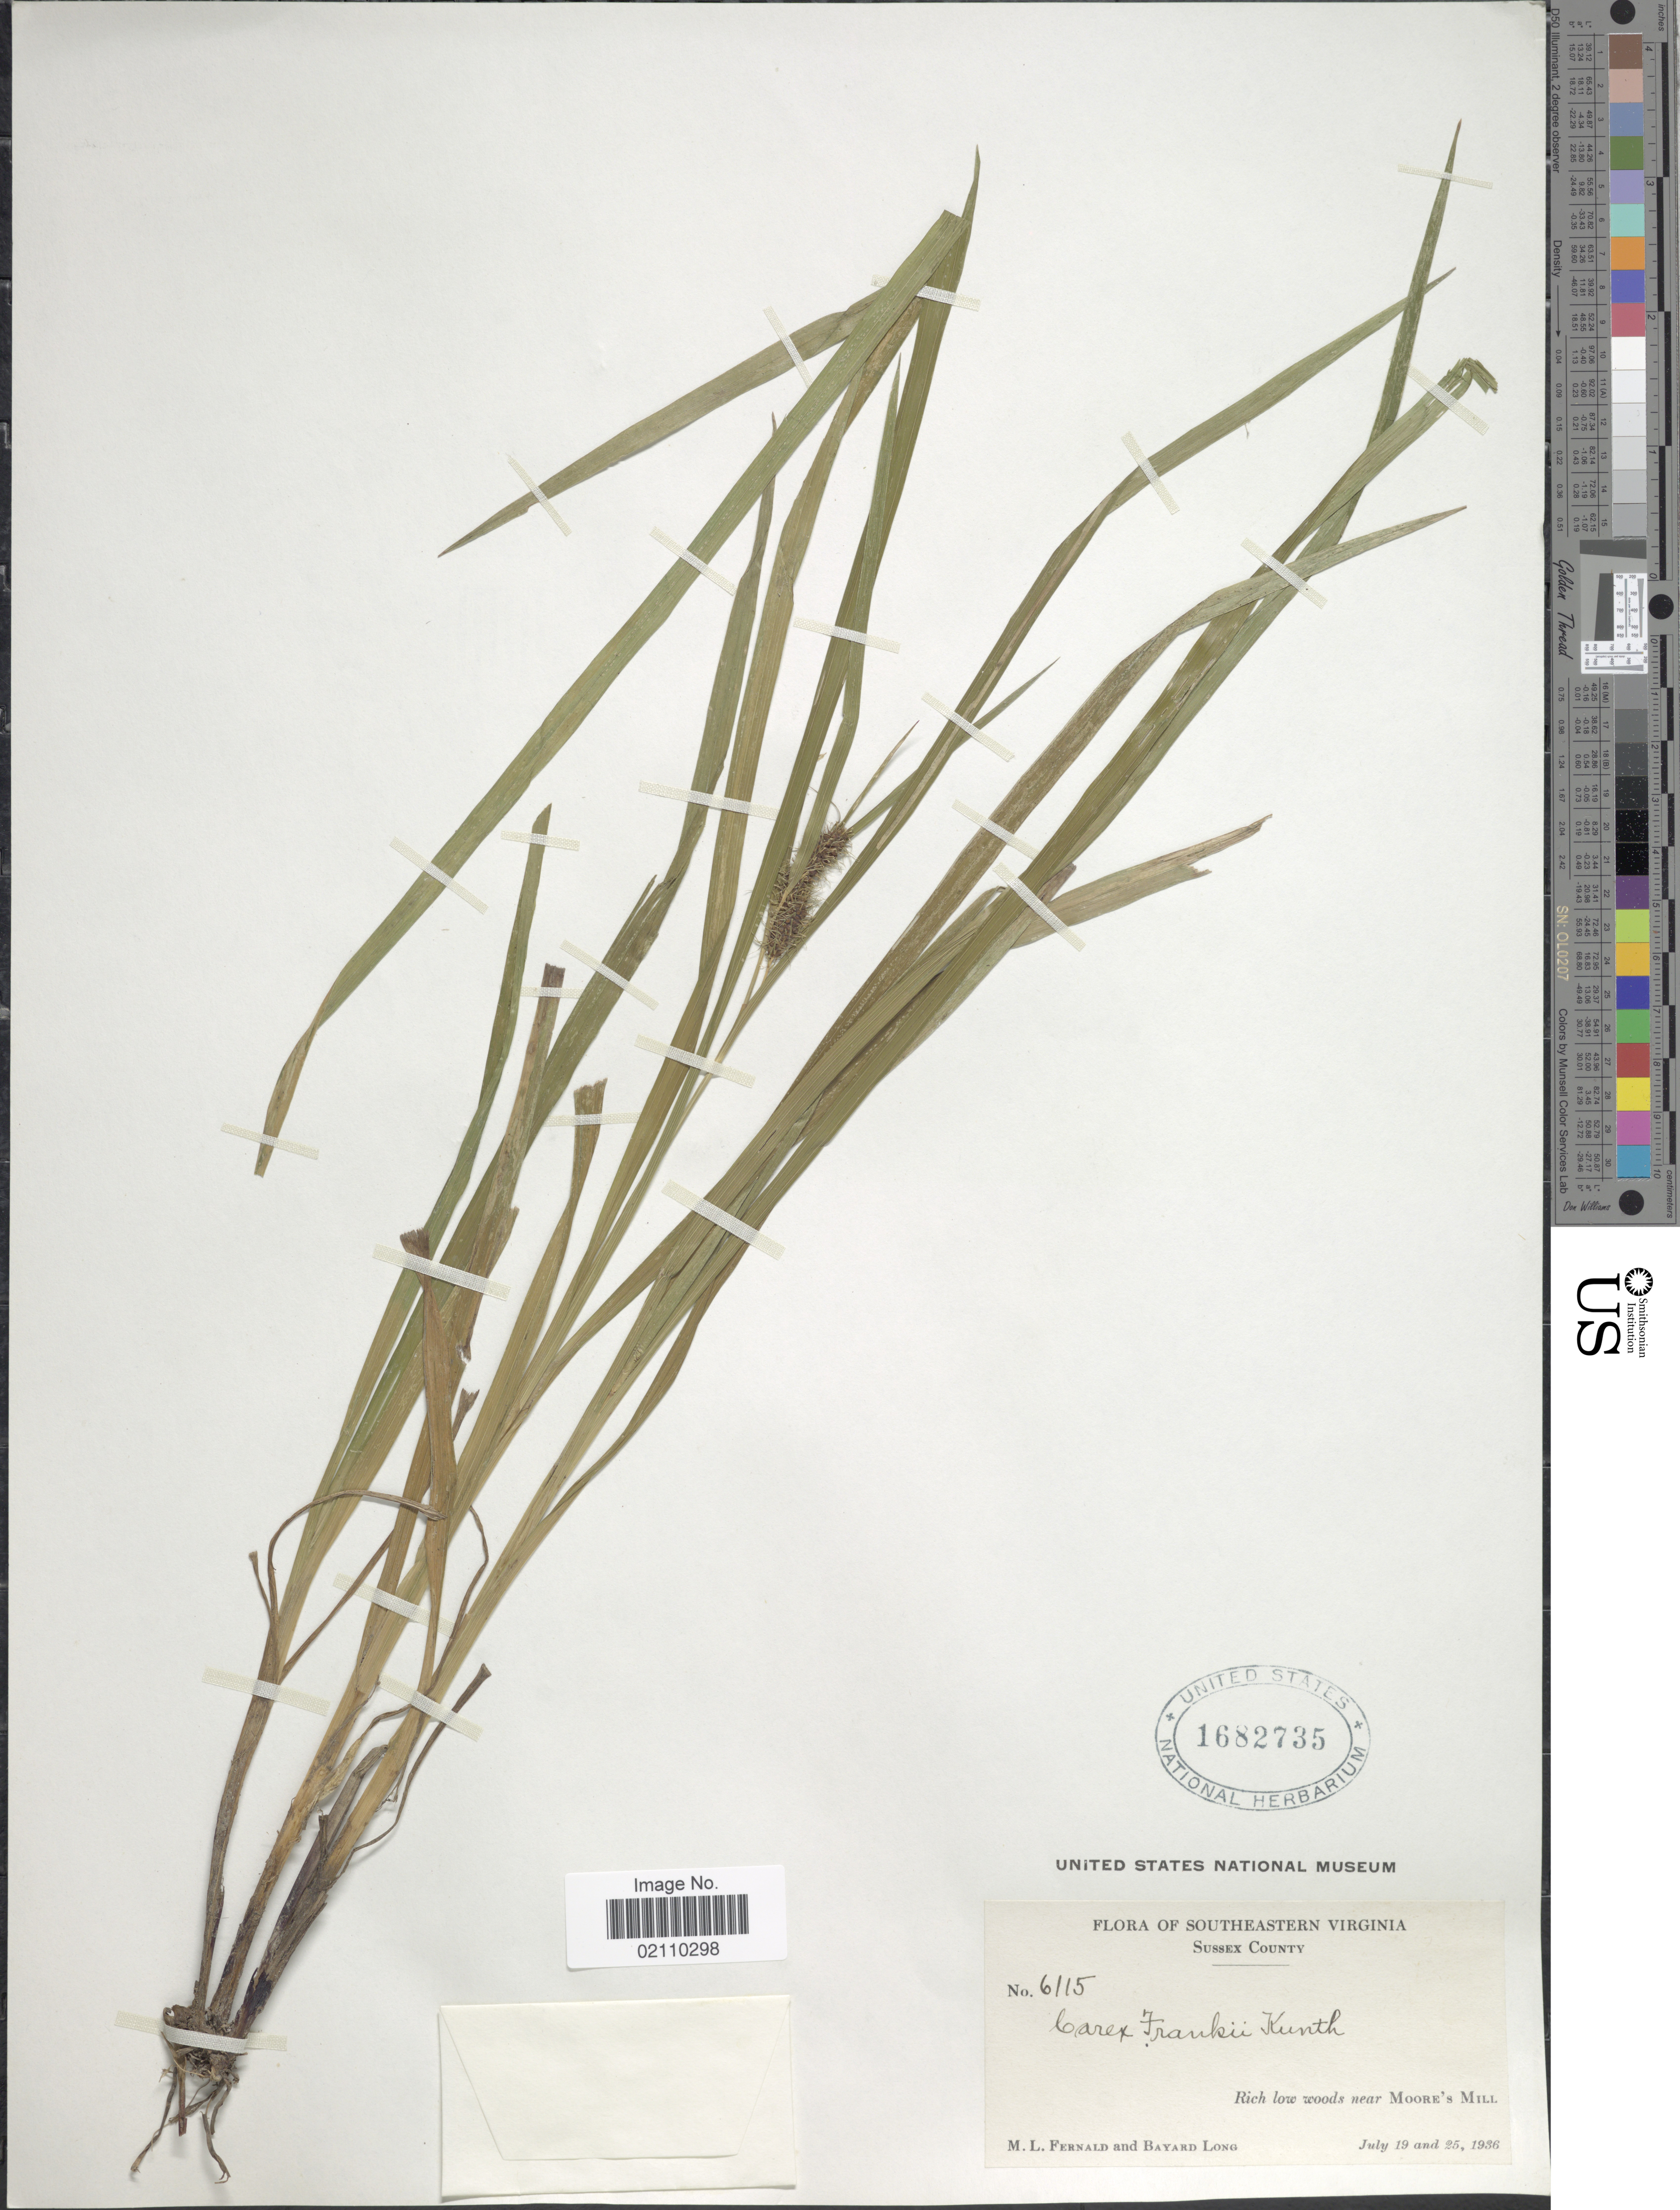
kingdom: Plantae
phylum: Tracheophyta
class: Liliopsida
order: Poales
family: Cyperaceae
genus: Carex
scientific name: Carex frankii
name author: Kunth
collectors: M. L. Fernald & B. Long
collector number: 6115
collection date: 1936-07-19/1936-07-25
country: United States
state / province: Virginia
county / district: Sussex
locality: Southeastern Virginia, Sussex County, rich low woods near Moore's Mill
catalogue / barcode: US 1682735